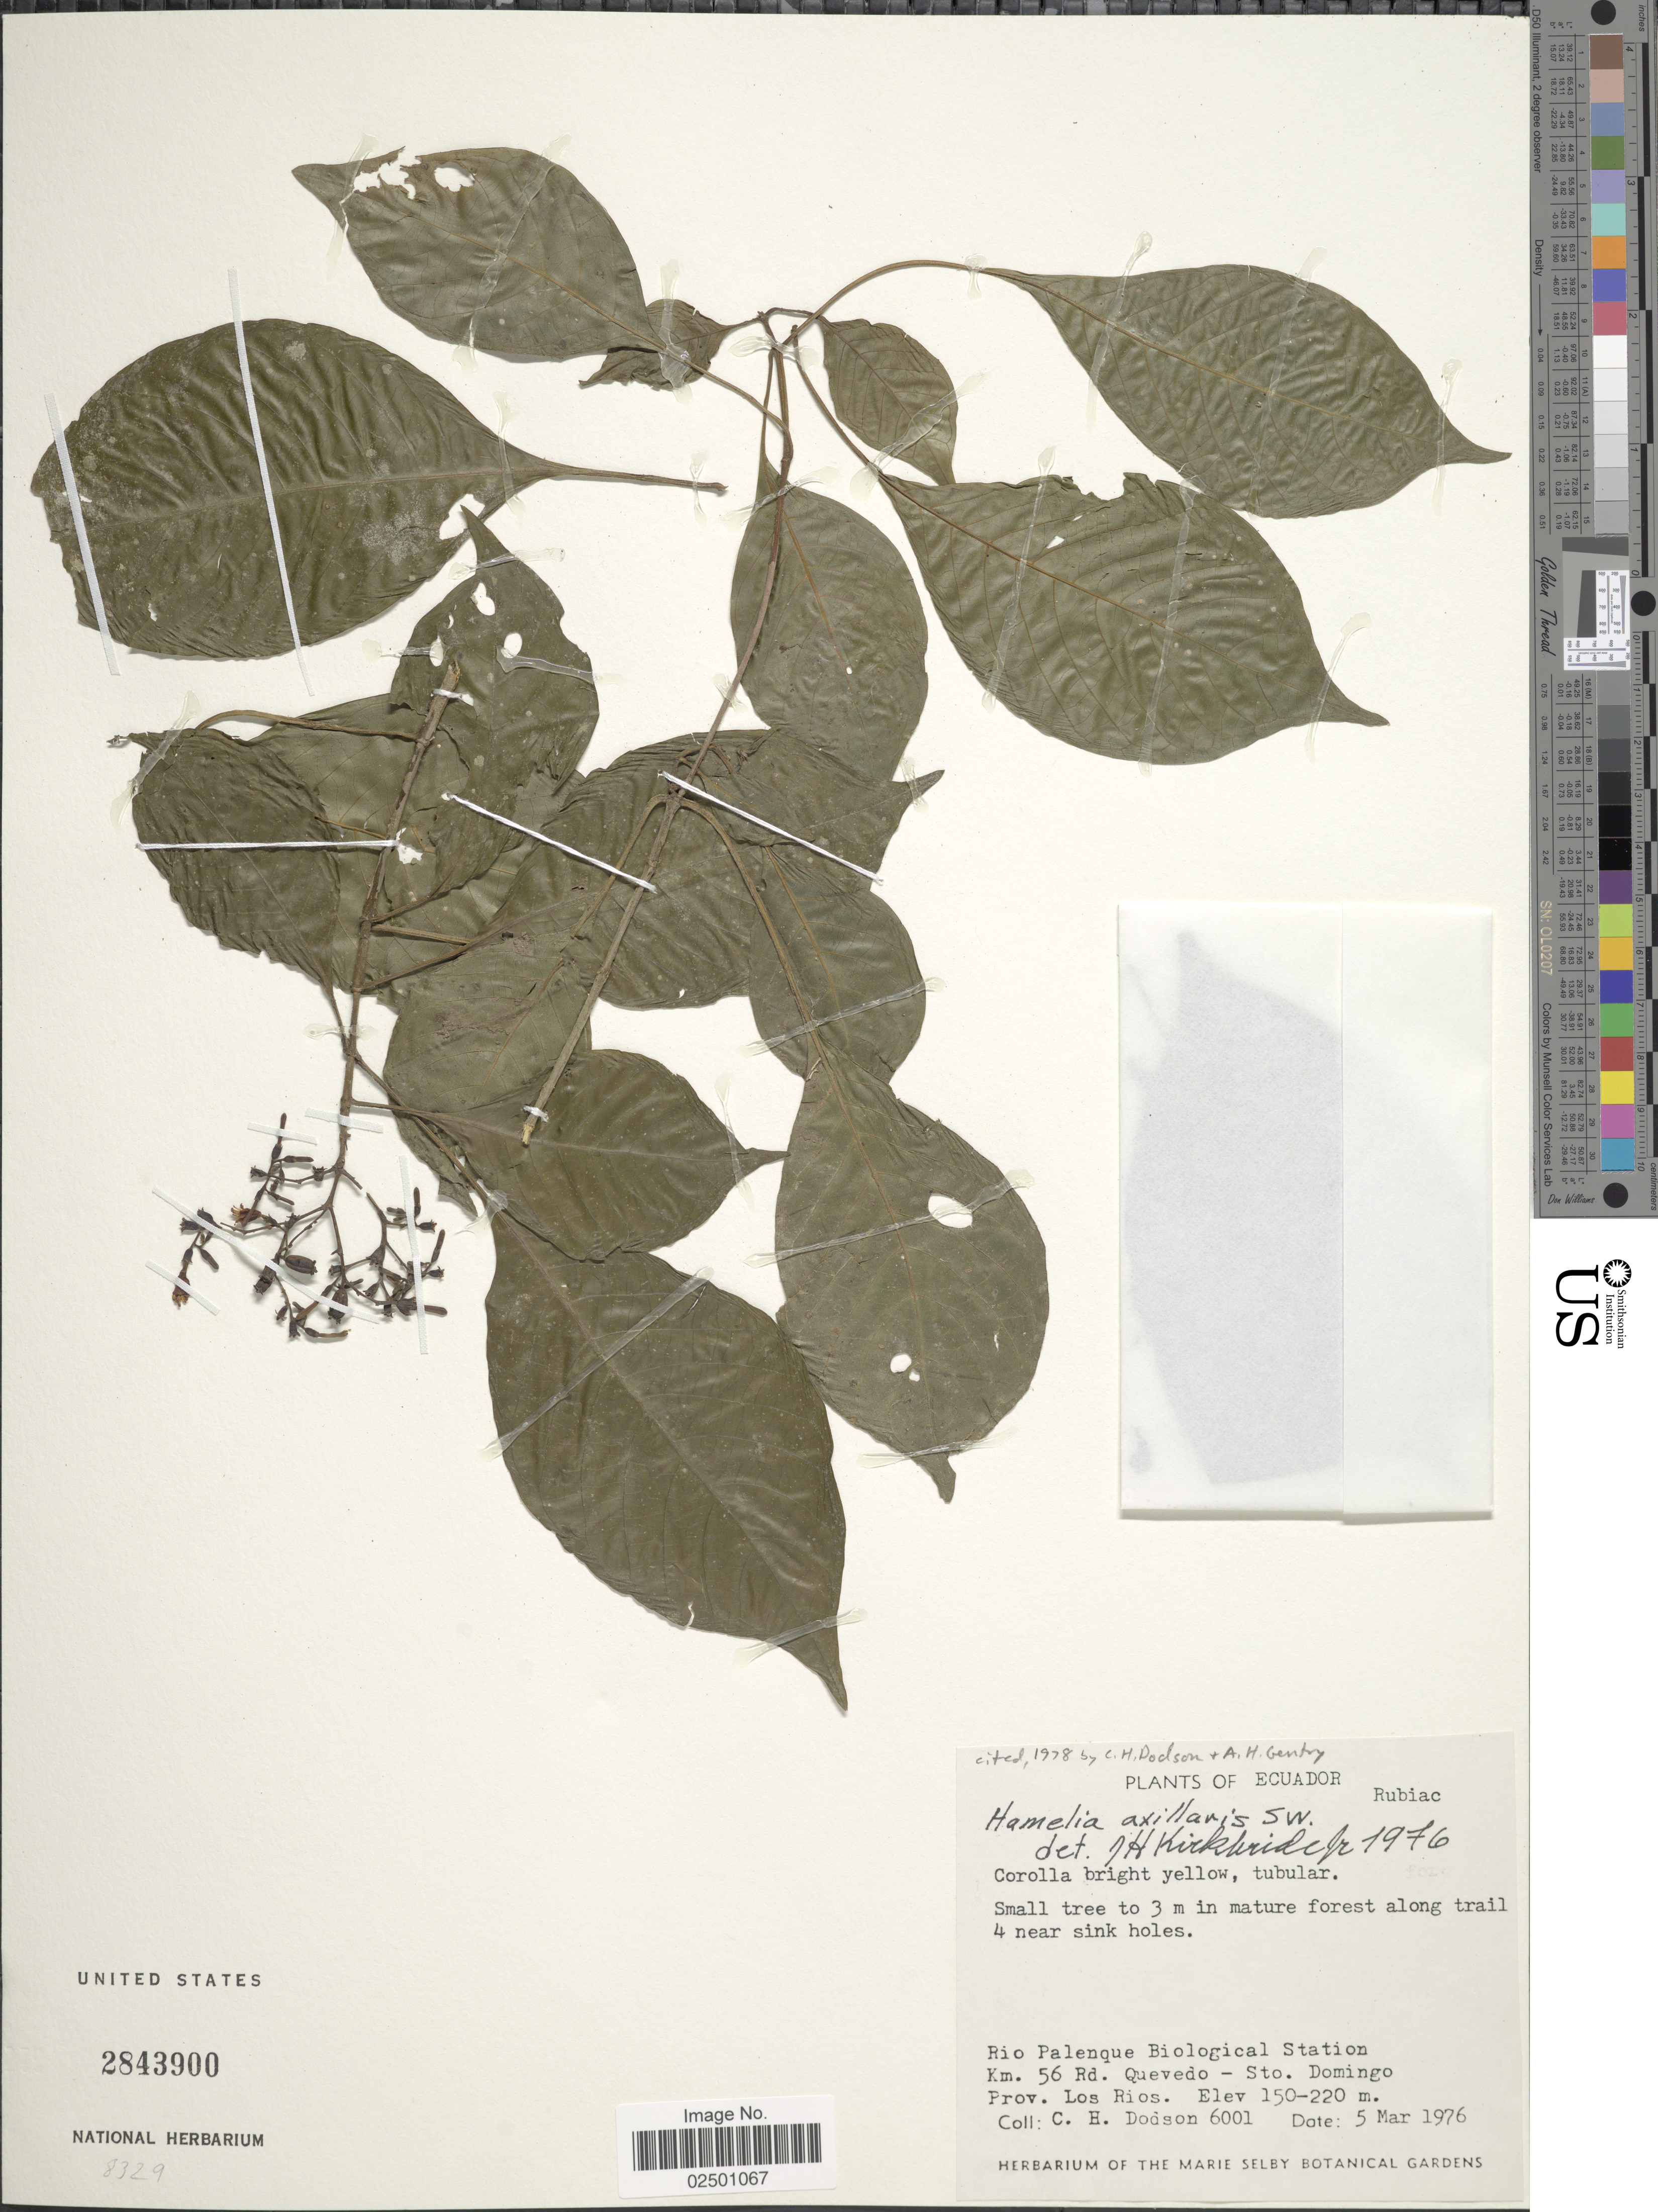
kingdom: Plantae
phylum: Tracheophyta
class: Magnoliopsida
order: Gentianales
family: Rubiaceae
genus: Hamelia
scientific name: Hamelia axillaris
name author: Sw.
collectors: C. H. Dodson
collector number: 6001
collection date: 1976-03-05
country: Ecuador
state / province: Los Ríos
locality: Rio Palenque Biological Station Km. 56 Rd. Quevedo - Sto. Domingo. Prov. Los Rios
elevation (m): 150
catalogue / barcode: US 2843900